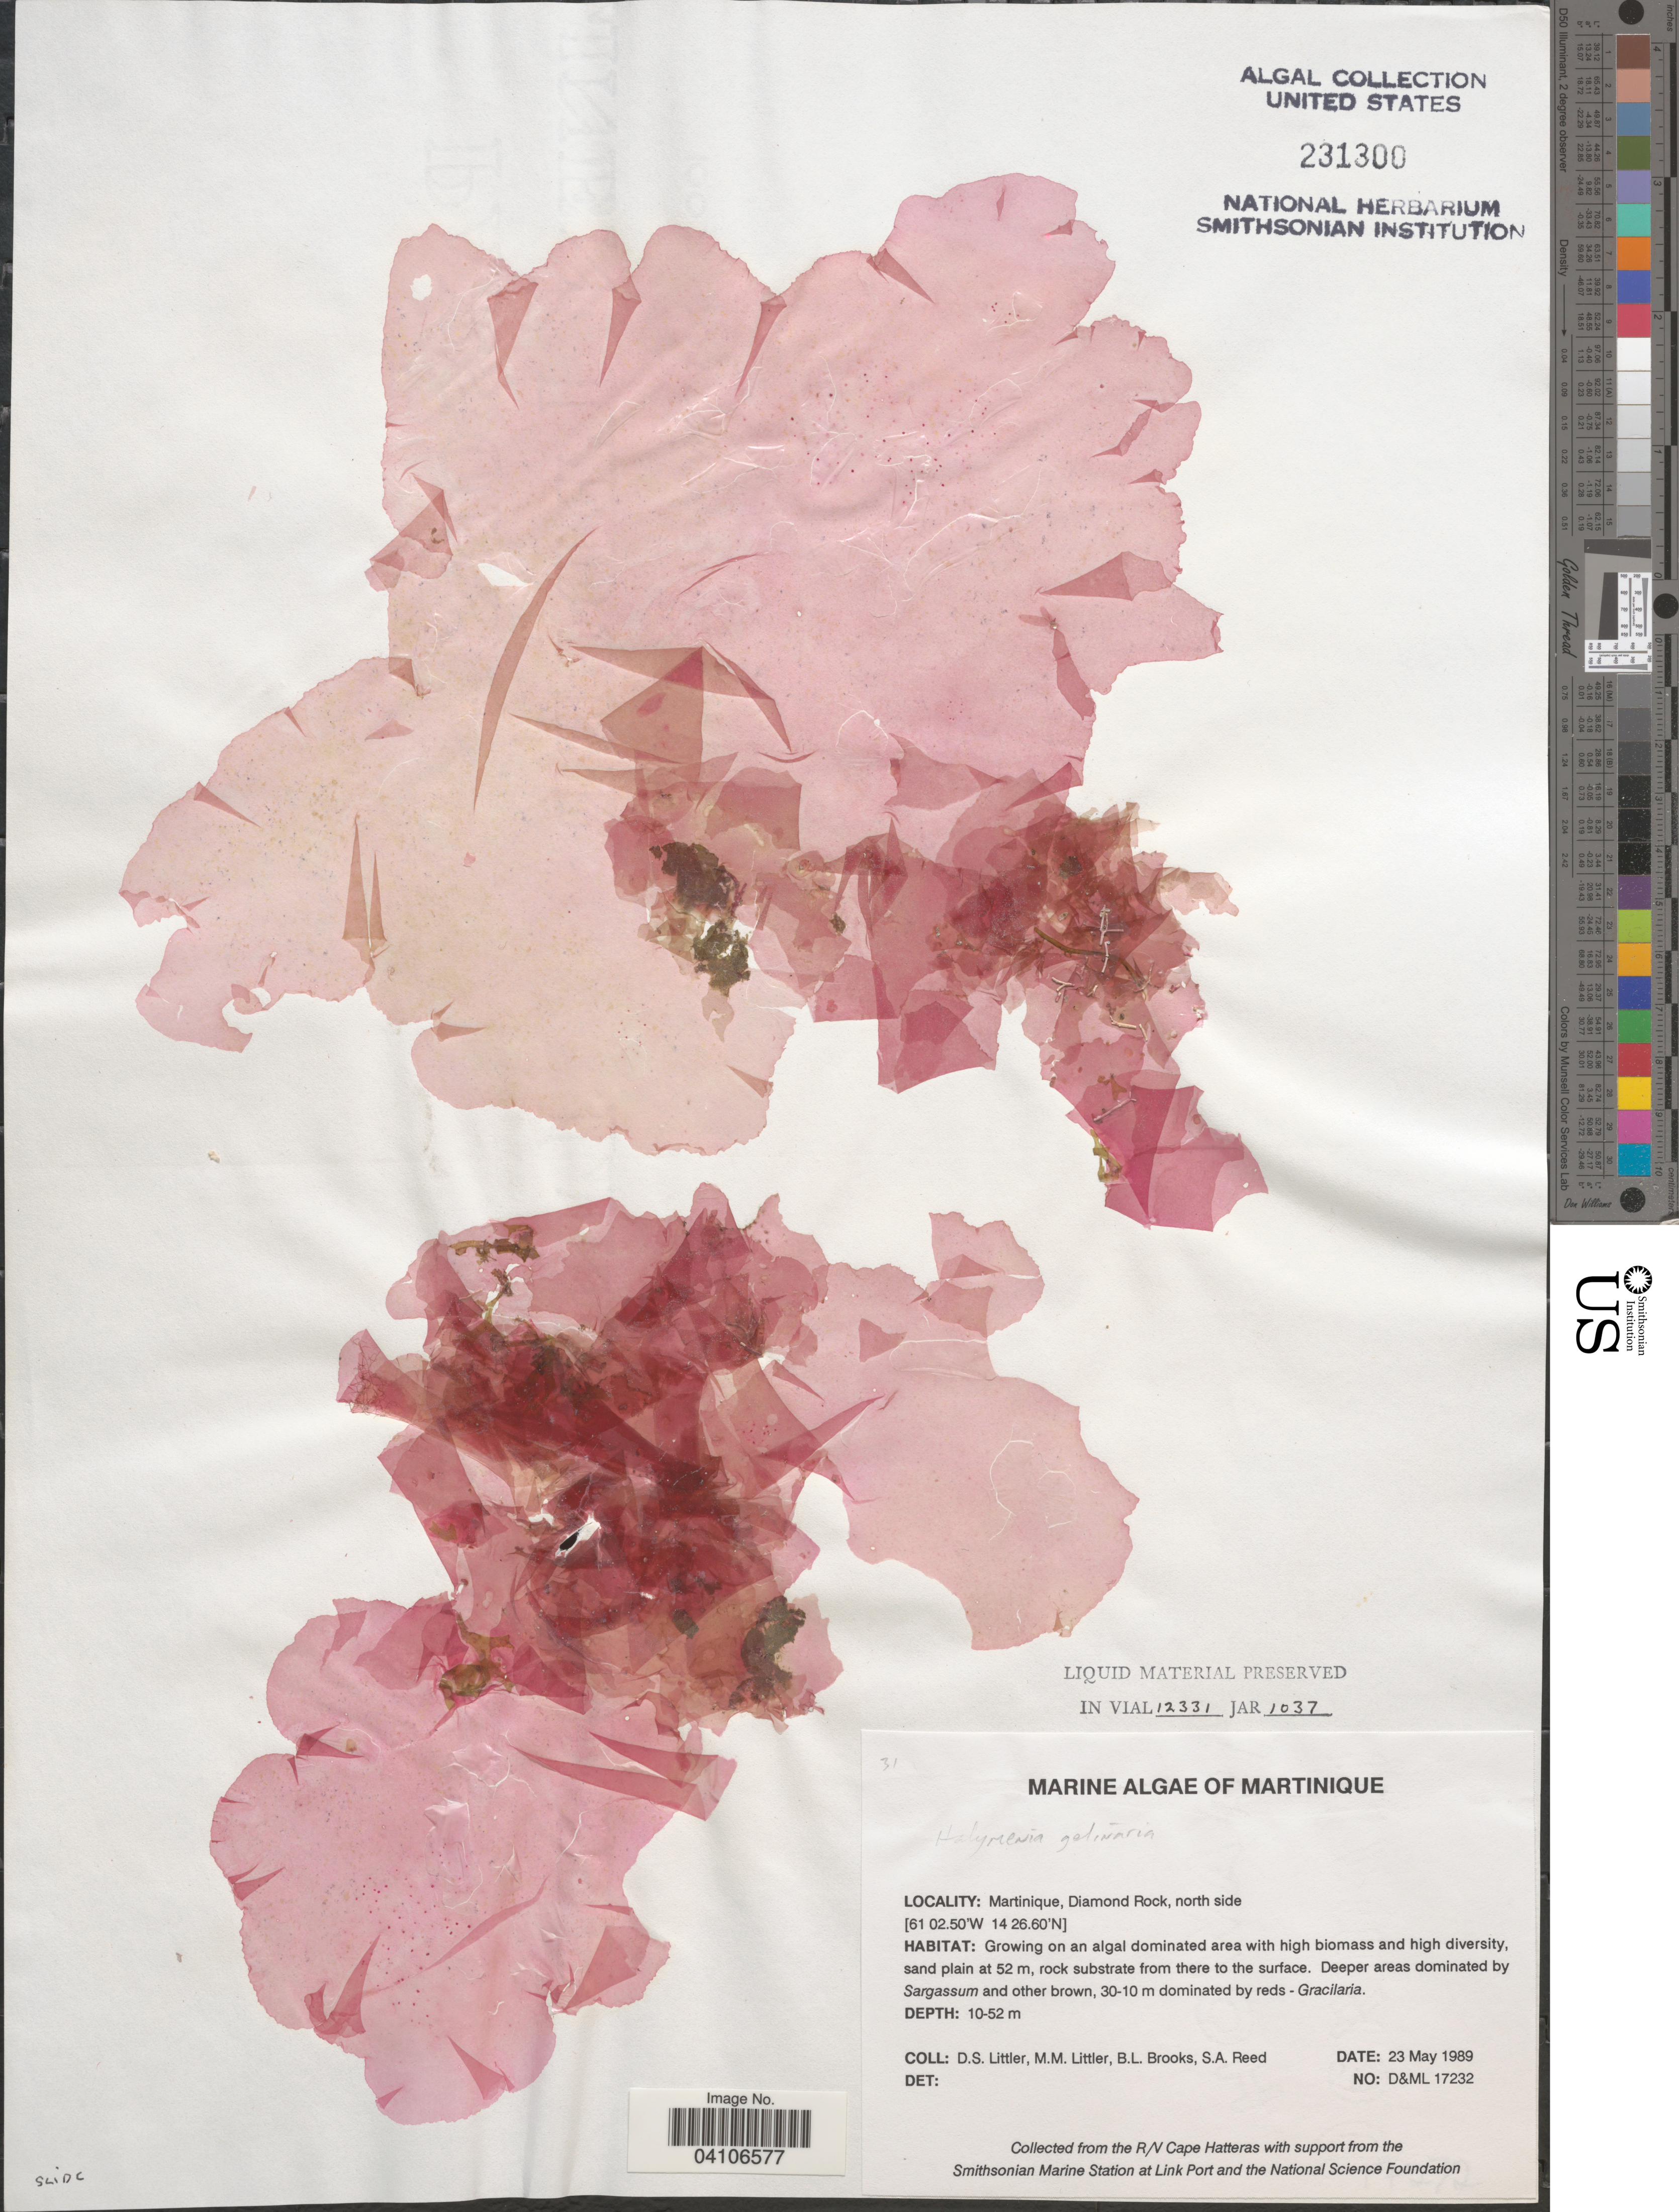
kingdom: Plantae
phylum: Rhodophyta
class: Florideophyceae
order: Halymeniales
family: Halymeniaceae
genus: Halymenia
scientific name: Halymenia floridana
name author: J. Agardh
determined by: Algae name updating Project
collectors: D. S. Littler, B. Brooks & S. Reed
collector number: D&ML 17232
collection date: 1989-05-23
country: Martinique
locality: Diamond Rock, north side.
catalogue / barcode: US 231300